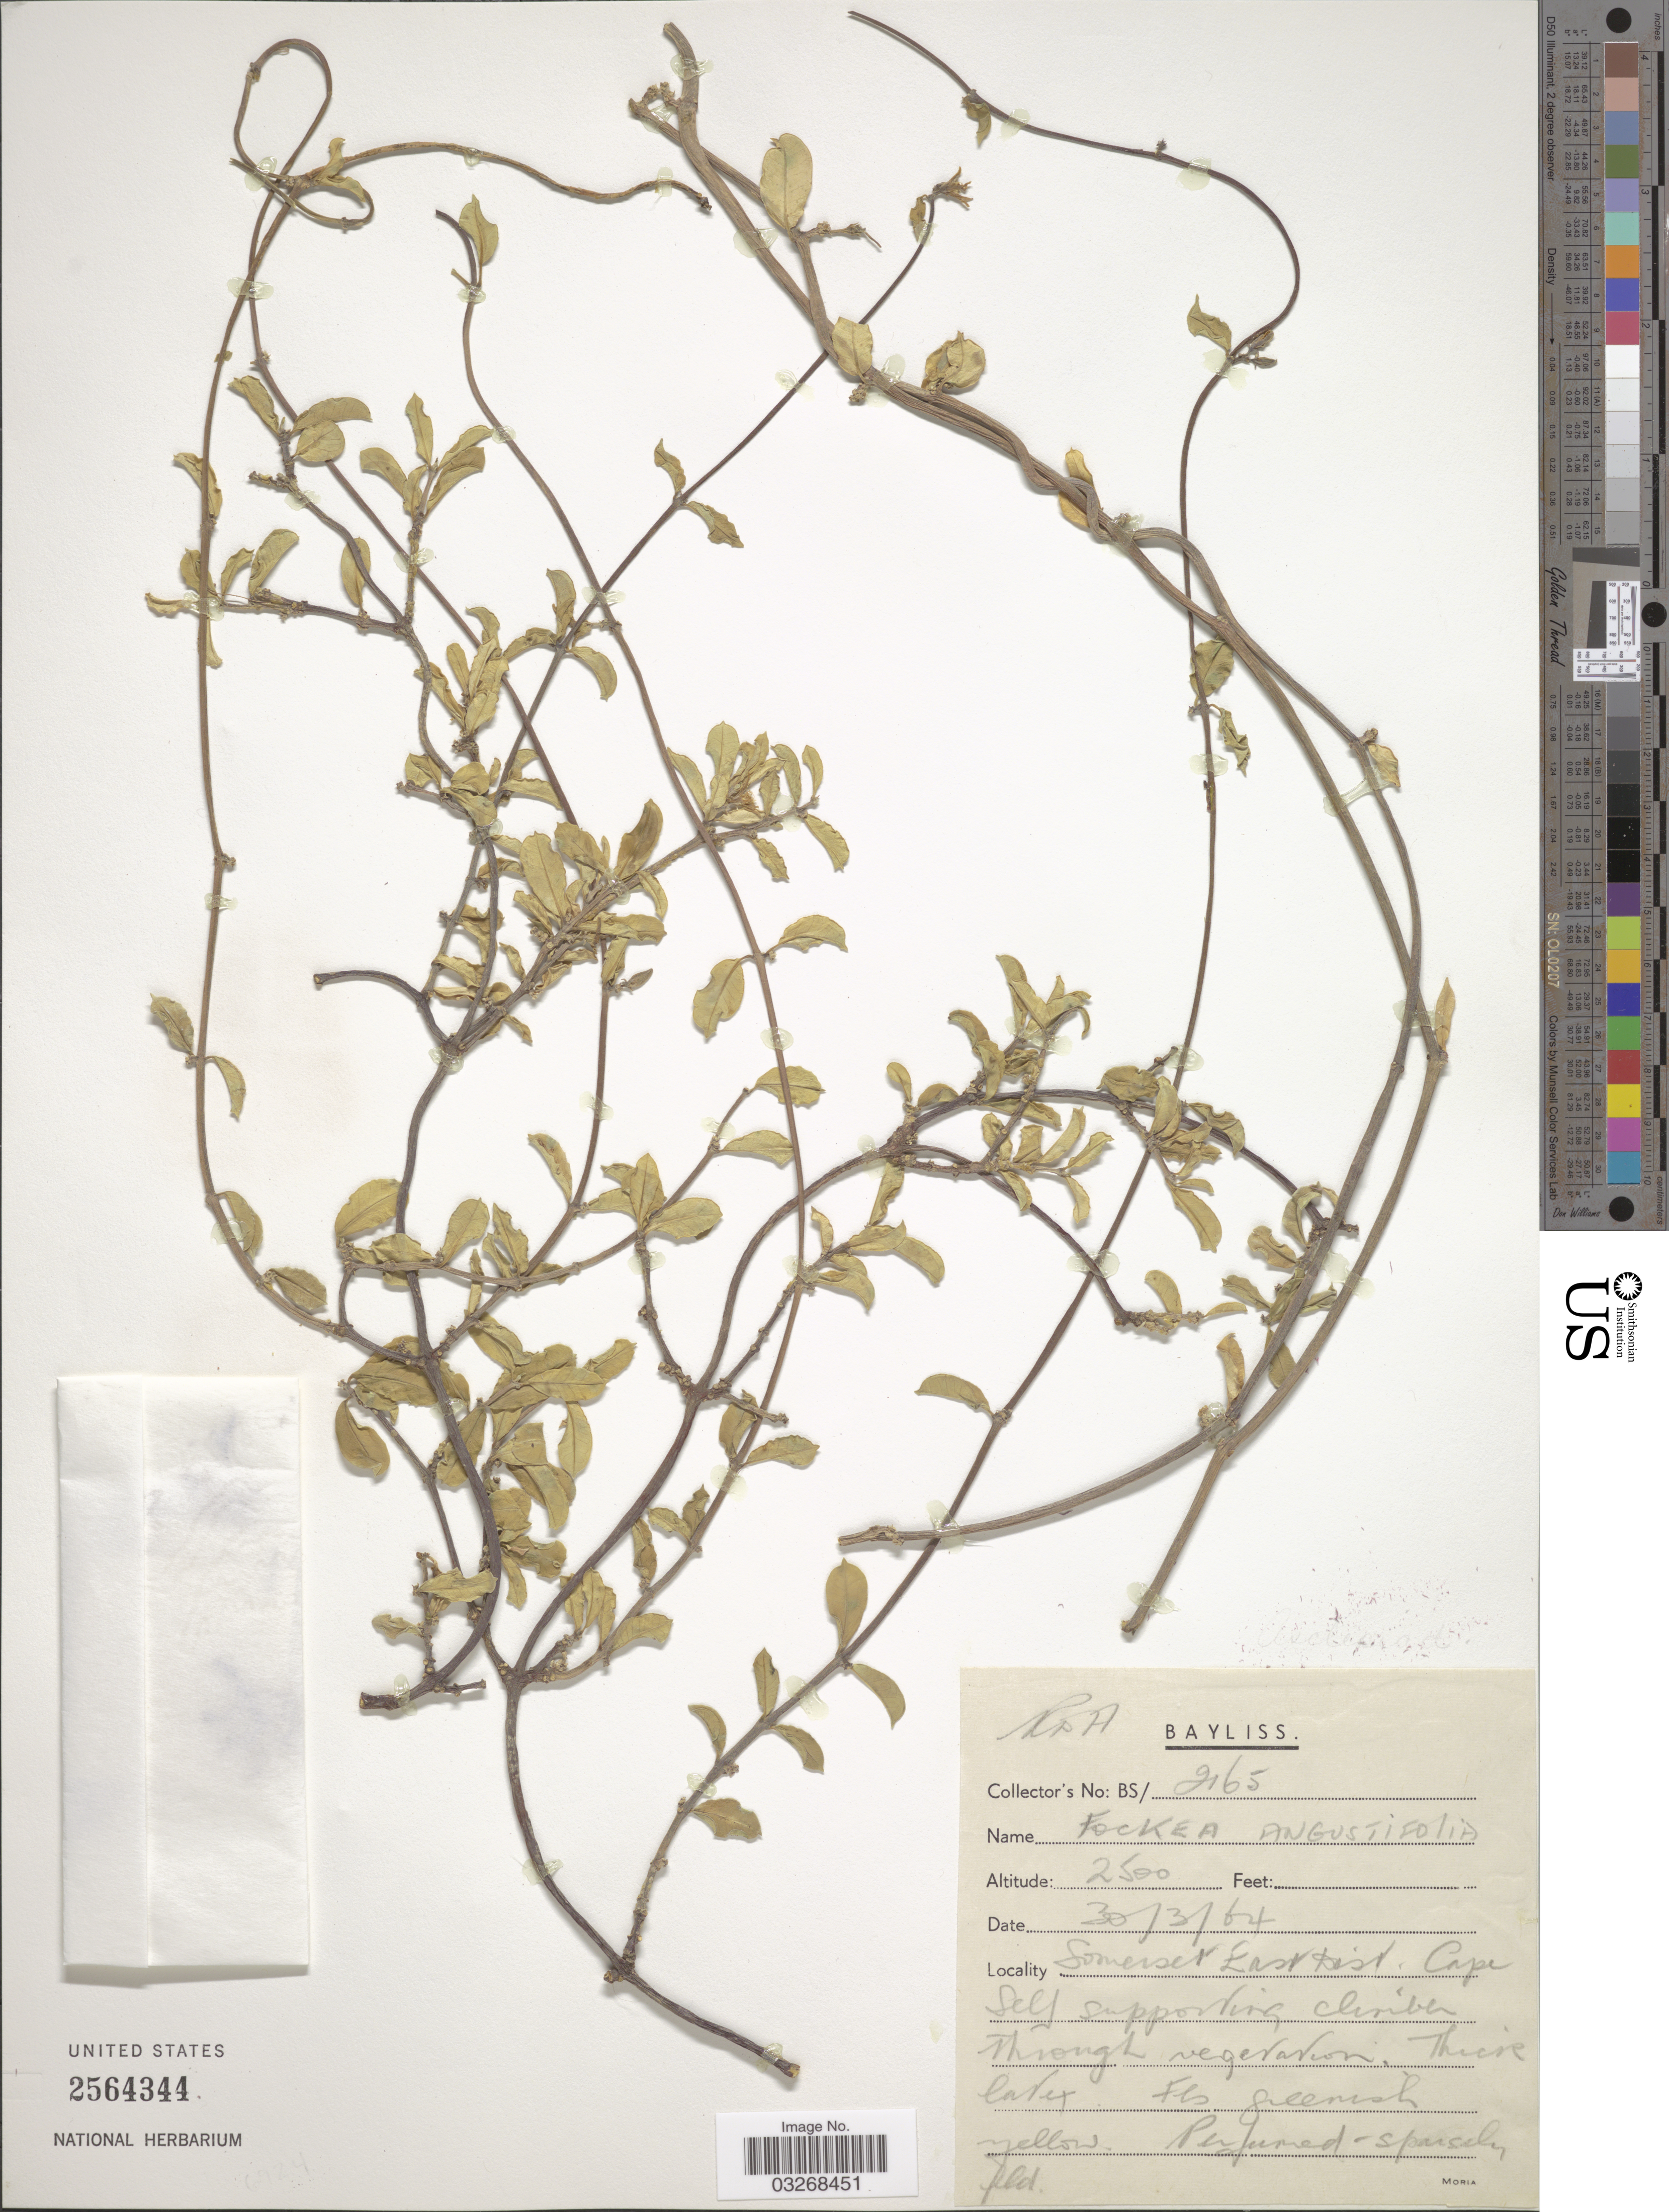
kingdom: Plantae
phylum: Tracheophyta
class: Magnoliopsida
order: Gentianales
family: Apocynaceae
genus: Fockea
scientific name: Fockea angustifolia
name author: K. Schum.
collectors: R. Bayliss & A. Bayliss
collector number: BS/2165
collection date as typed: Transcribed d/m/y: 30/3/64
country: South Africa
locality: Somerset East Dist. Cape.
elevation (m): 762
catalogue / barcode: US 2564344